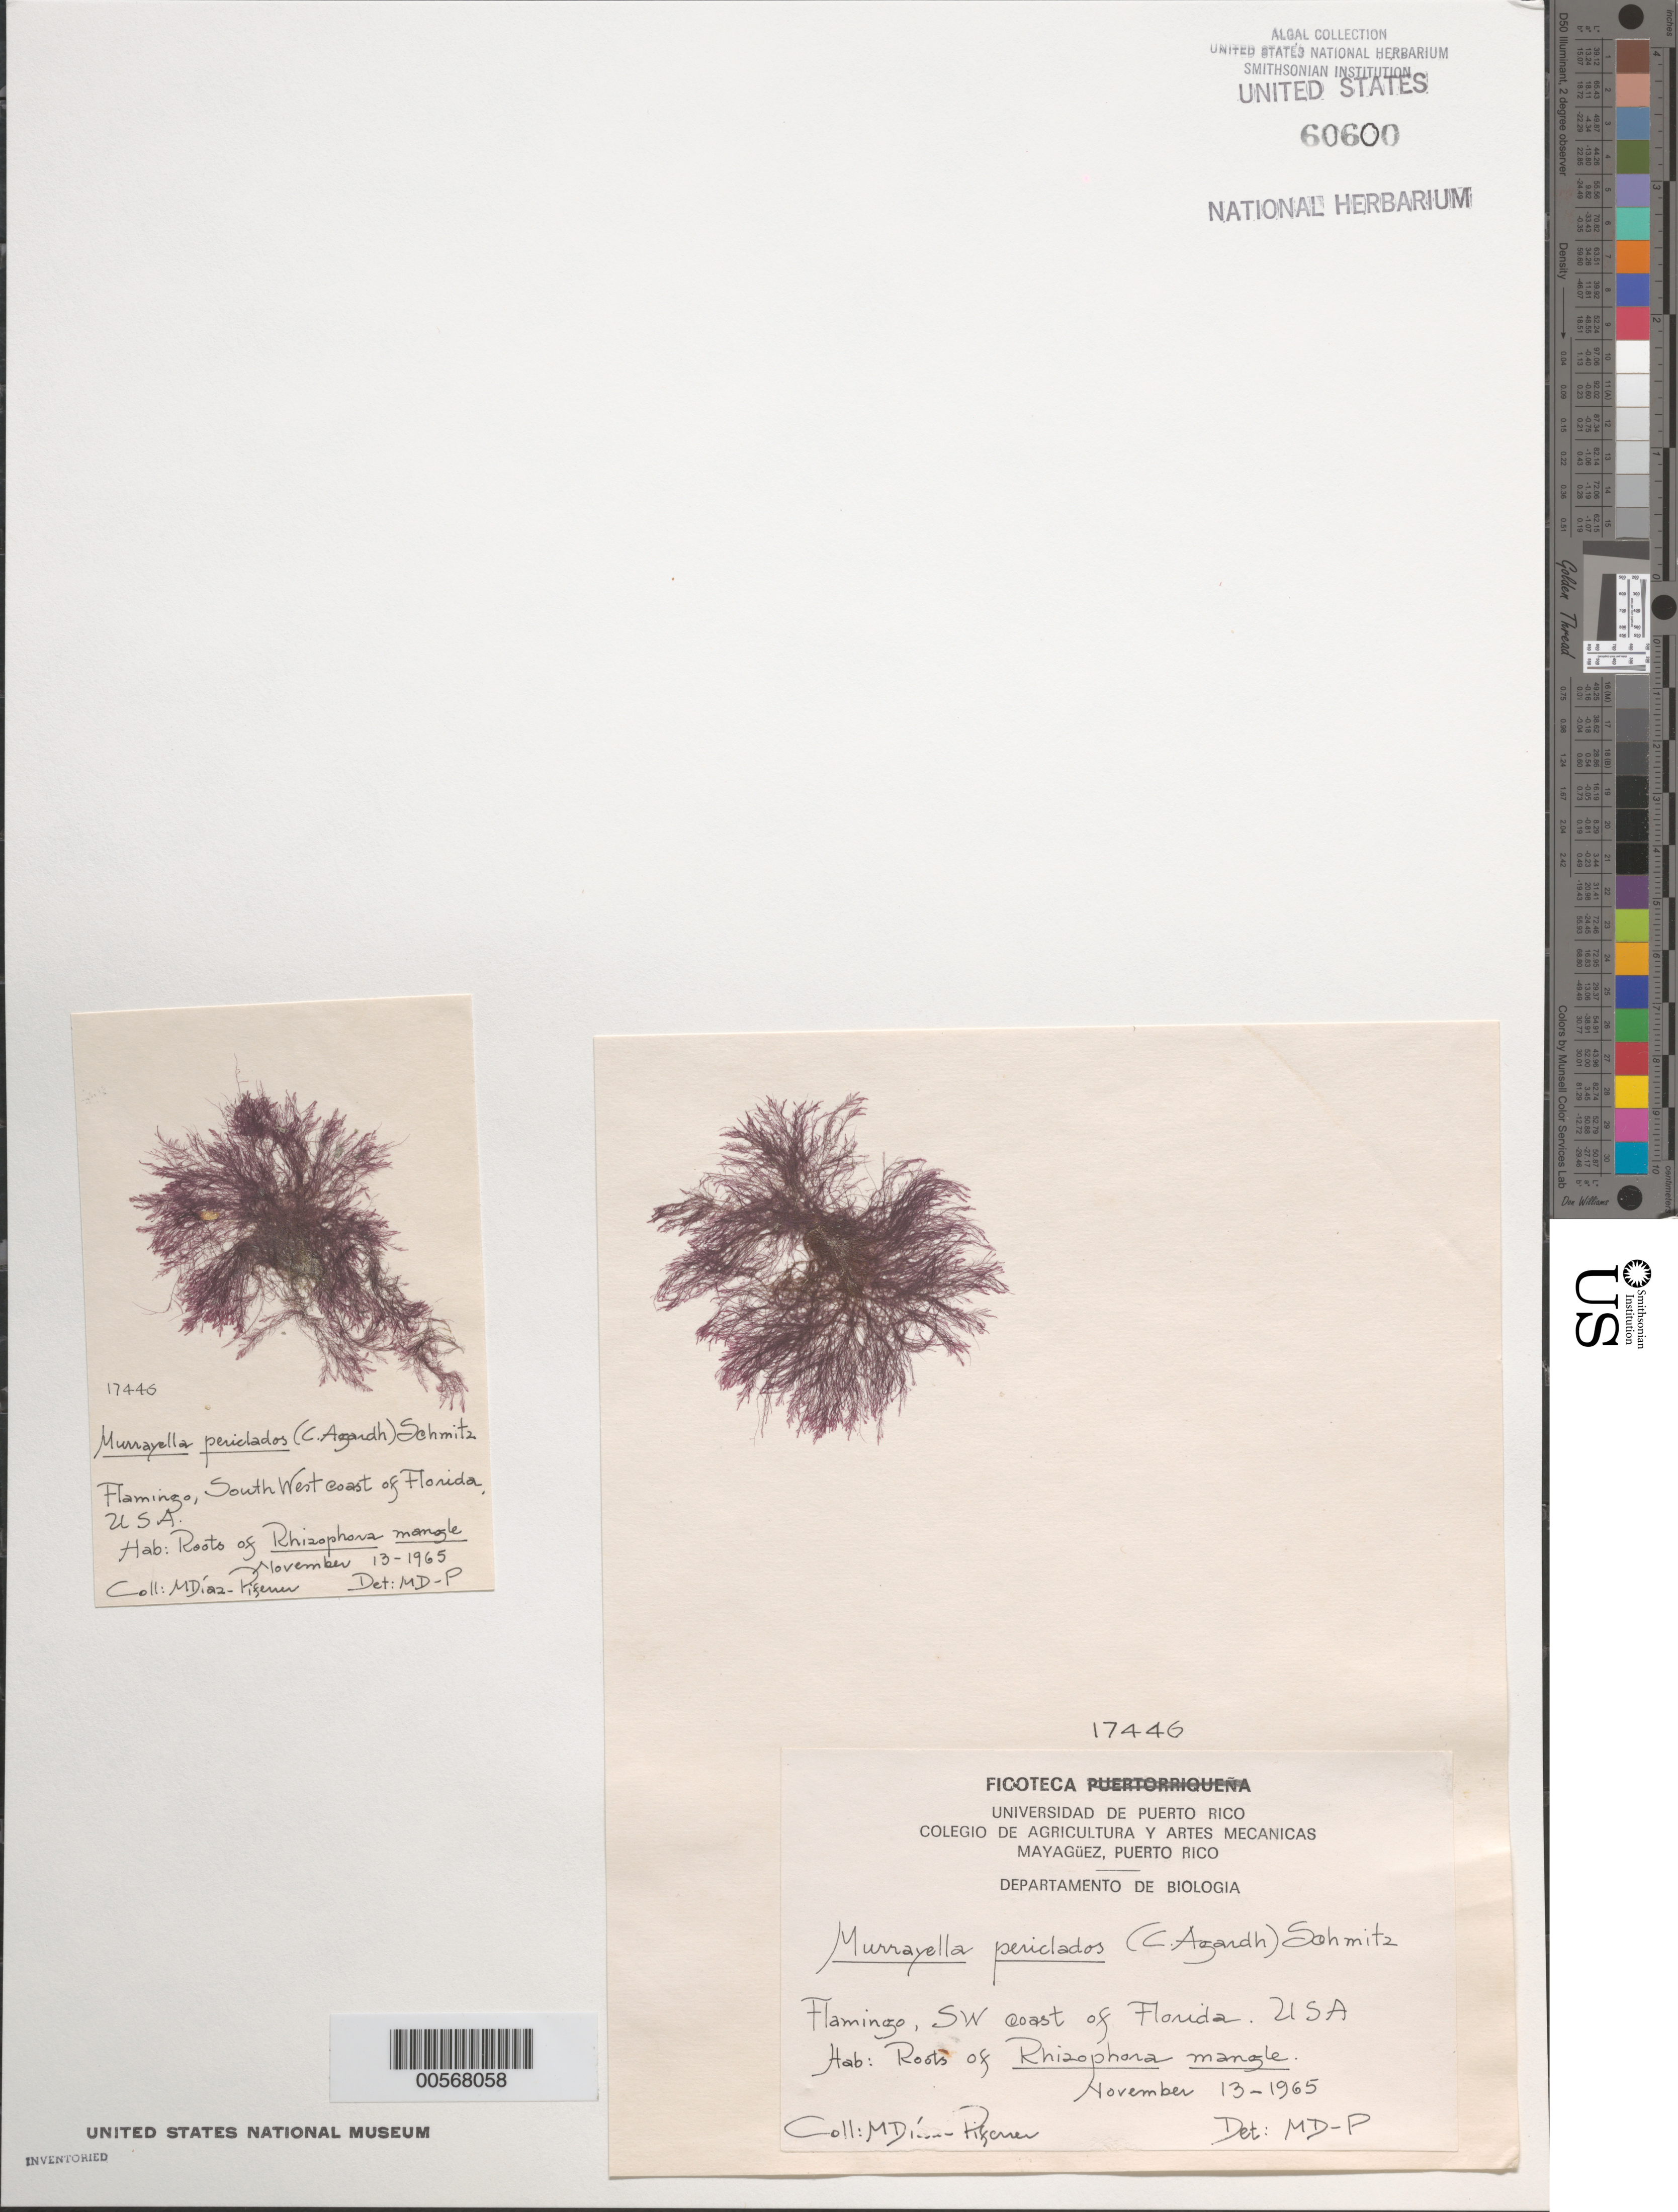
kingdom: Plantae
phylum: Rhodophyta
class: Florideophyceae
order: Ceramiales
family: Rhodomelaceae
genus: Murrayella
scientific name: Murrayella periclados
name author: (C. Agardh) F. Schmitz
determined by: Diaz-Piferrer, M.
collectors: M. Diaz-Piferrer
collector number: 17446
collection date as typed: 13 Nov 1965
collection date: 1965-11-13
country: United States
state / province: Florida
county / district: Monroe County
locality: Flamingo, Everglades National Park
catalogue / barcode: US 60600